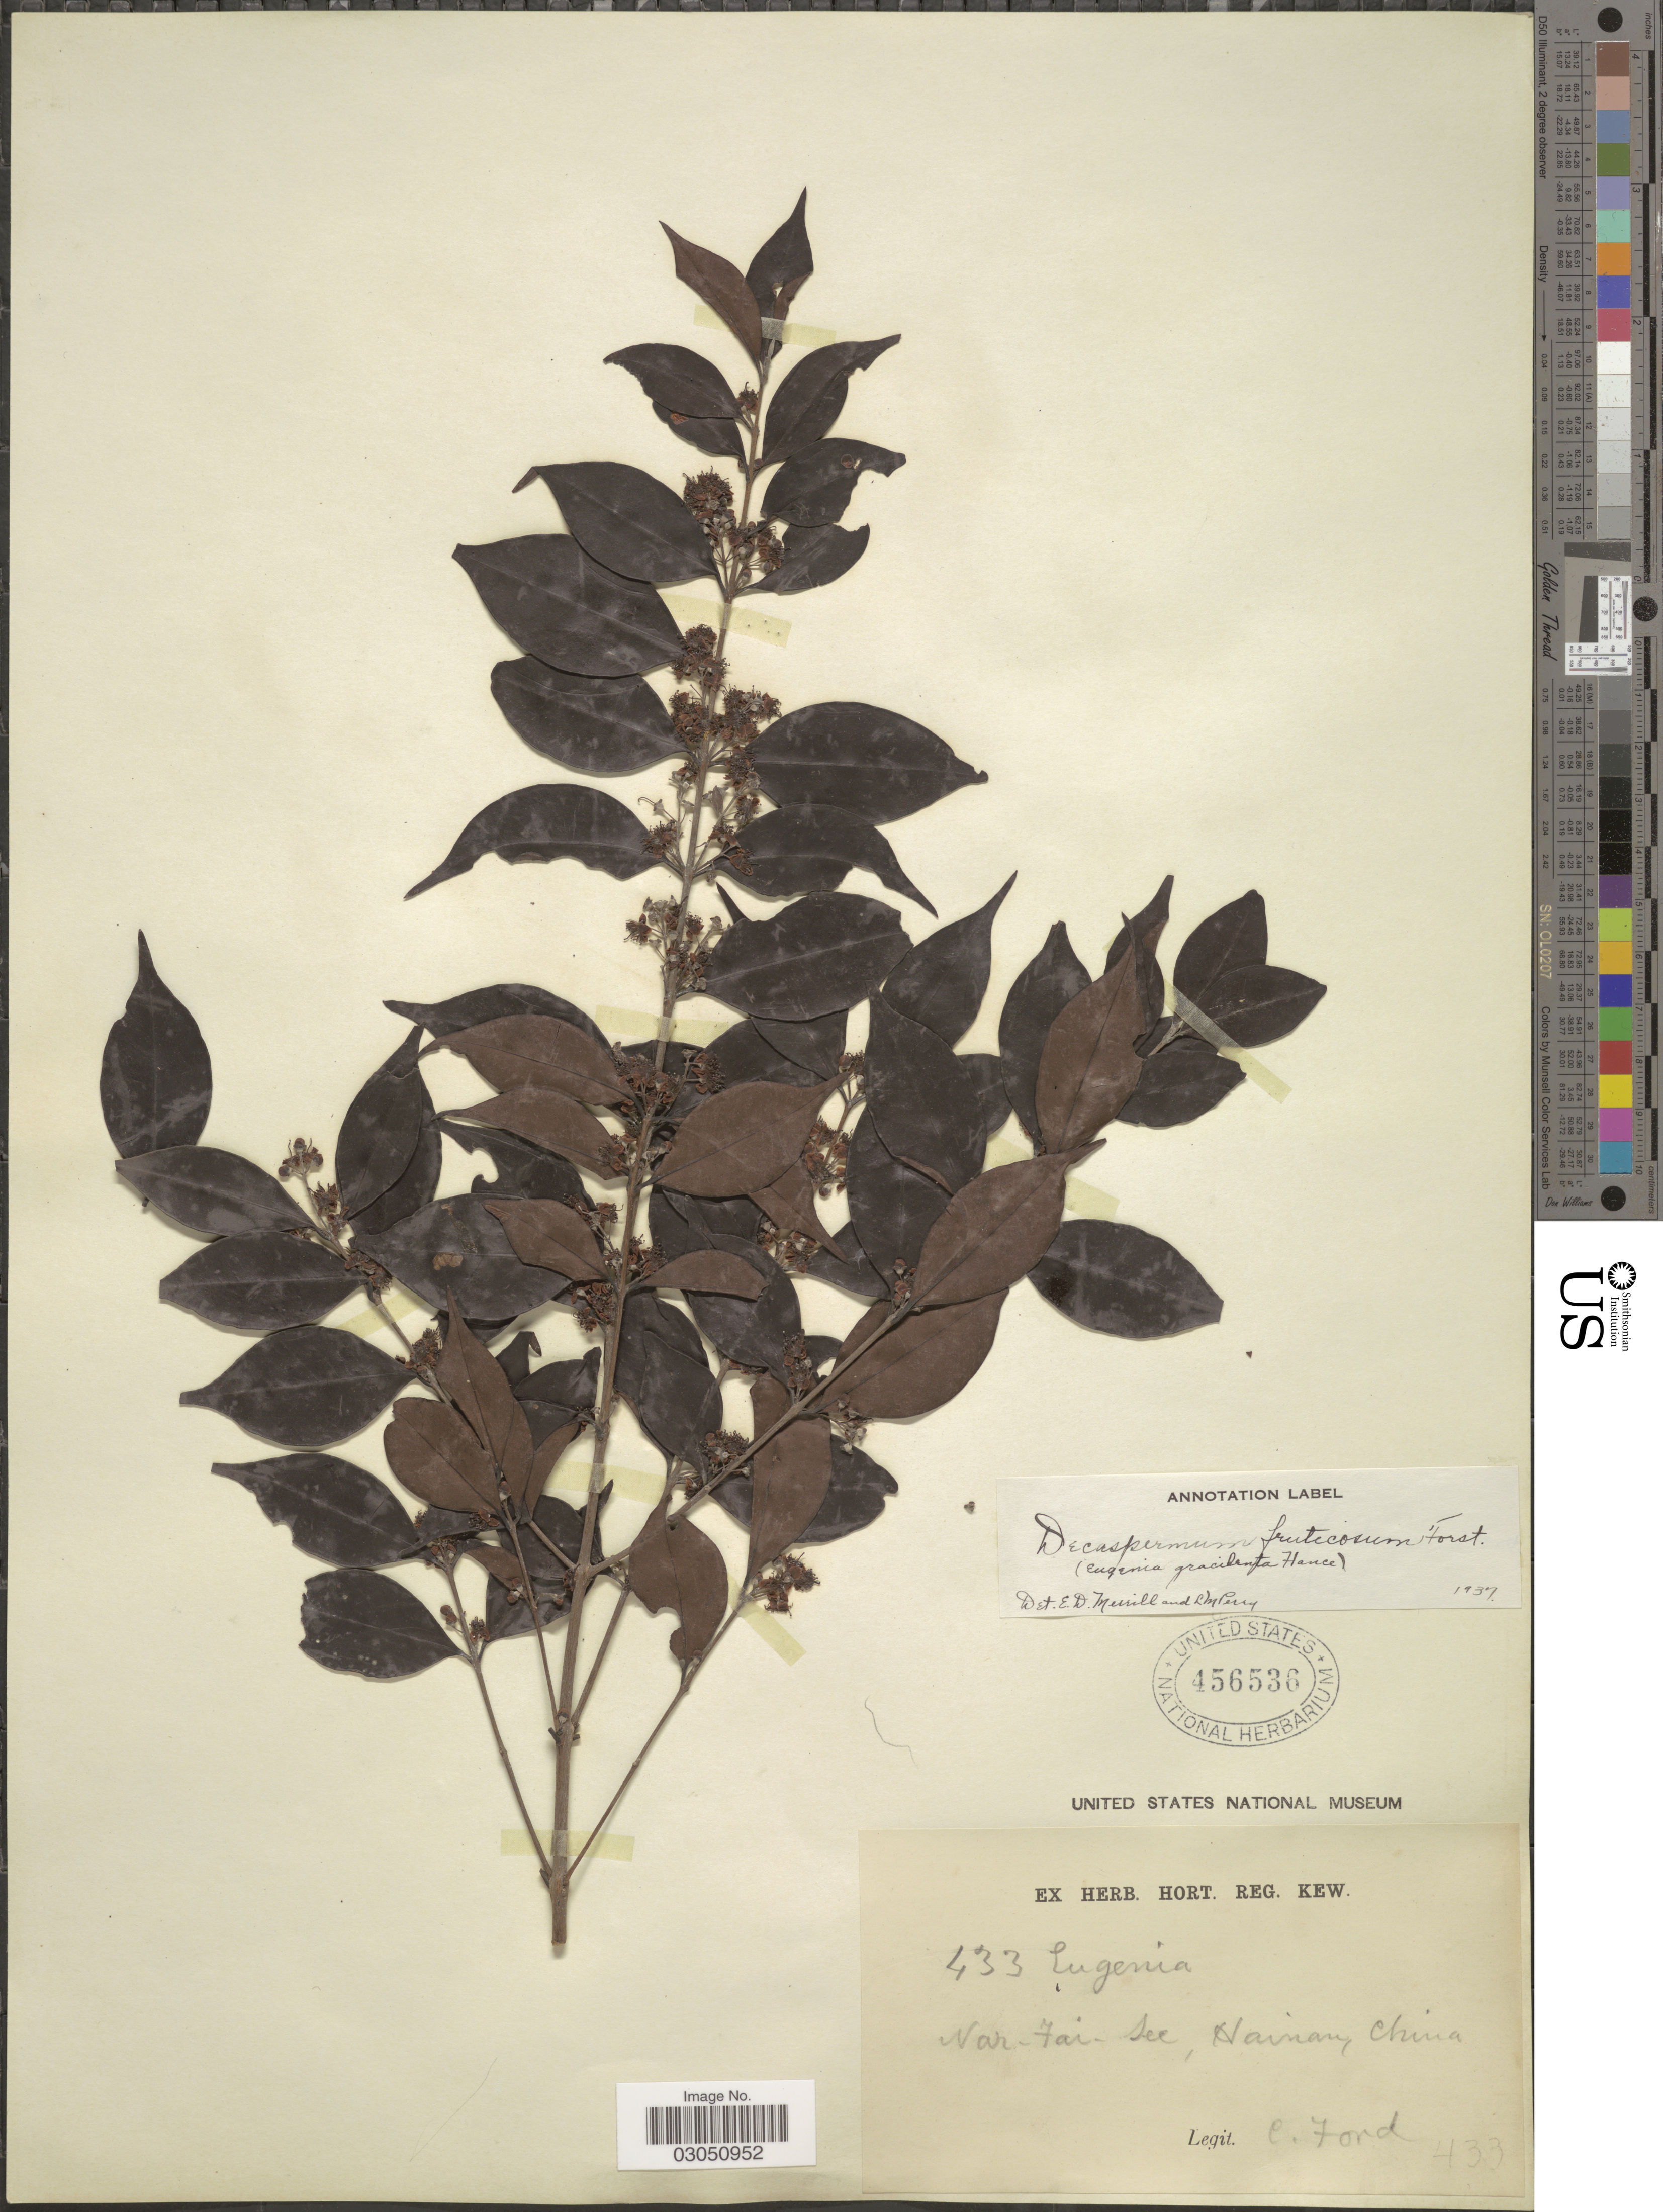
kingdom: Plantae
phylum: Tracheophyta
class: Magnoliopsida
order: Myrtales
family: Myrtaceae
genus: Decaspermum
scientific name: Decaspermum gracilentum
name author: (Hance) Merr. & L.M. Perry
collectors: C. Ford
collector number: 433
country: China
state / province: Hainan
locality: Nar-Fai-See. [interpreted]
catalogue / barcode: US 456536